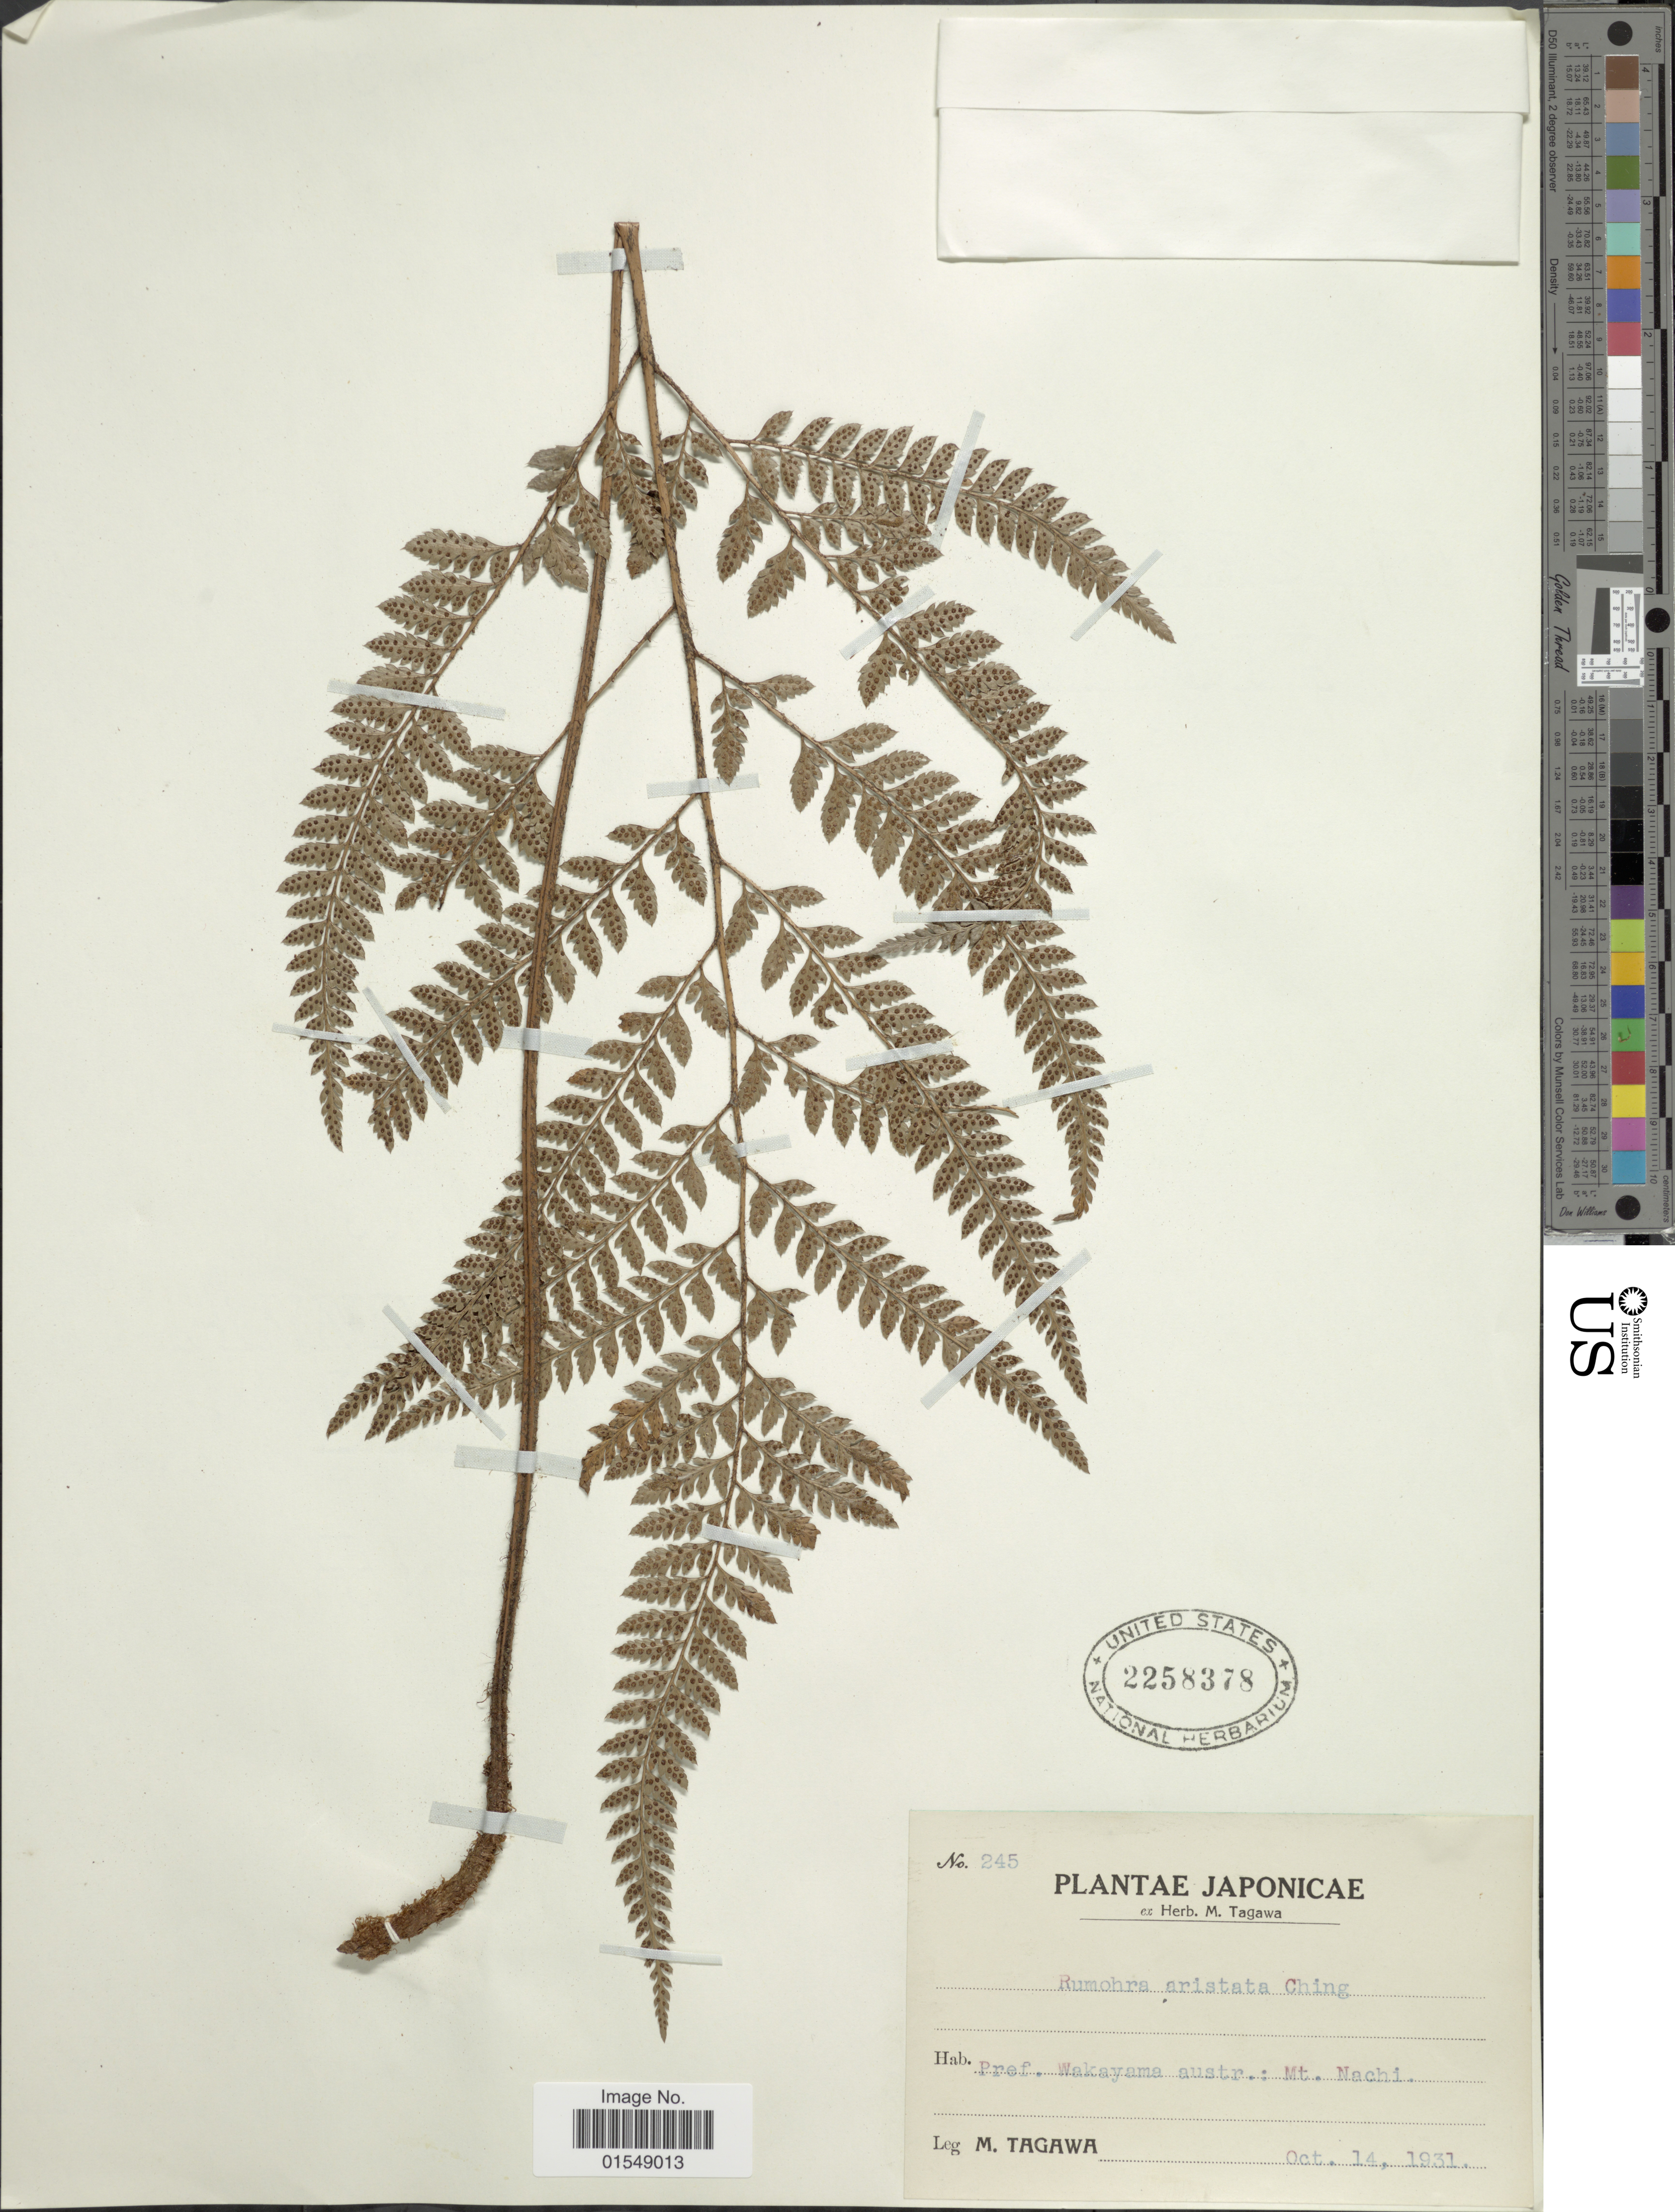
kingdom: Plantae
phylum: Tracheophyta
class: Polypodiopsida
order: Polypodiales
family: Dryopteridaceae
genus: Arachniodes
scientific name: Arachniodes aristata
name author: (G. Forst.) Tindale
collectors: M. Tagawa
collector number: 245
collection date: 1931-10-14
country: Japan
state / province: Wakayama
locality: Pref. Wakayama austr.: Mt. Nachi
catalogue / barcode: US 2258378